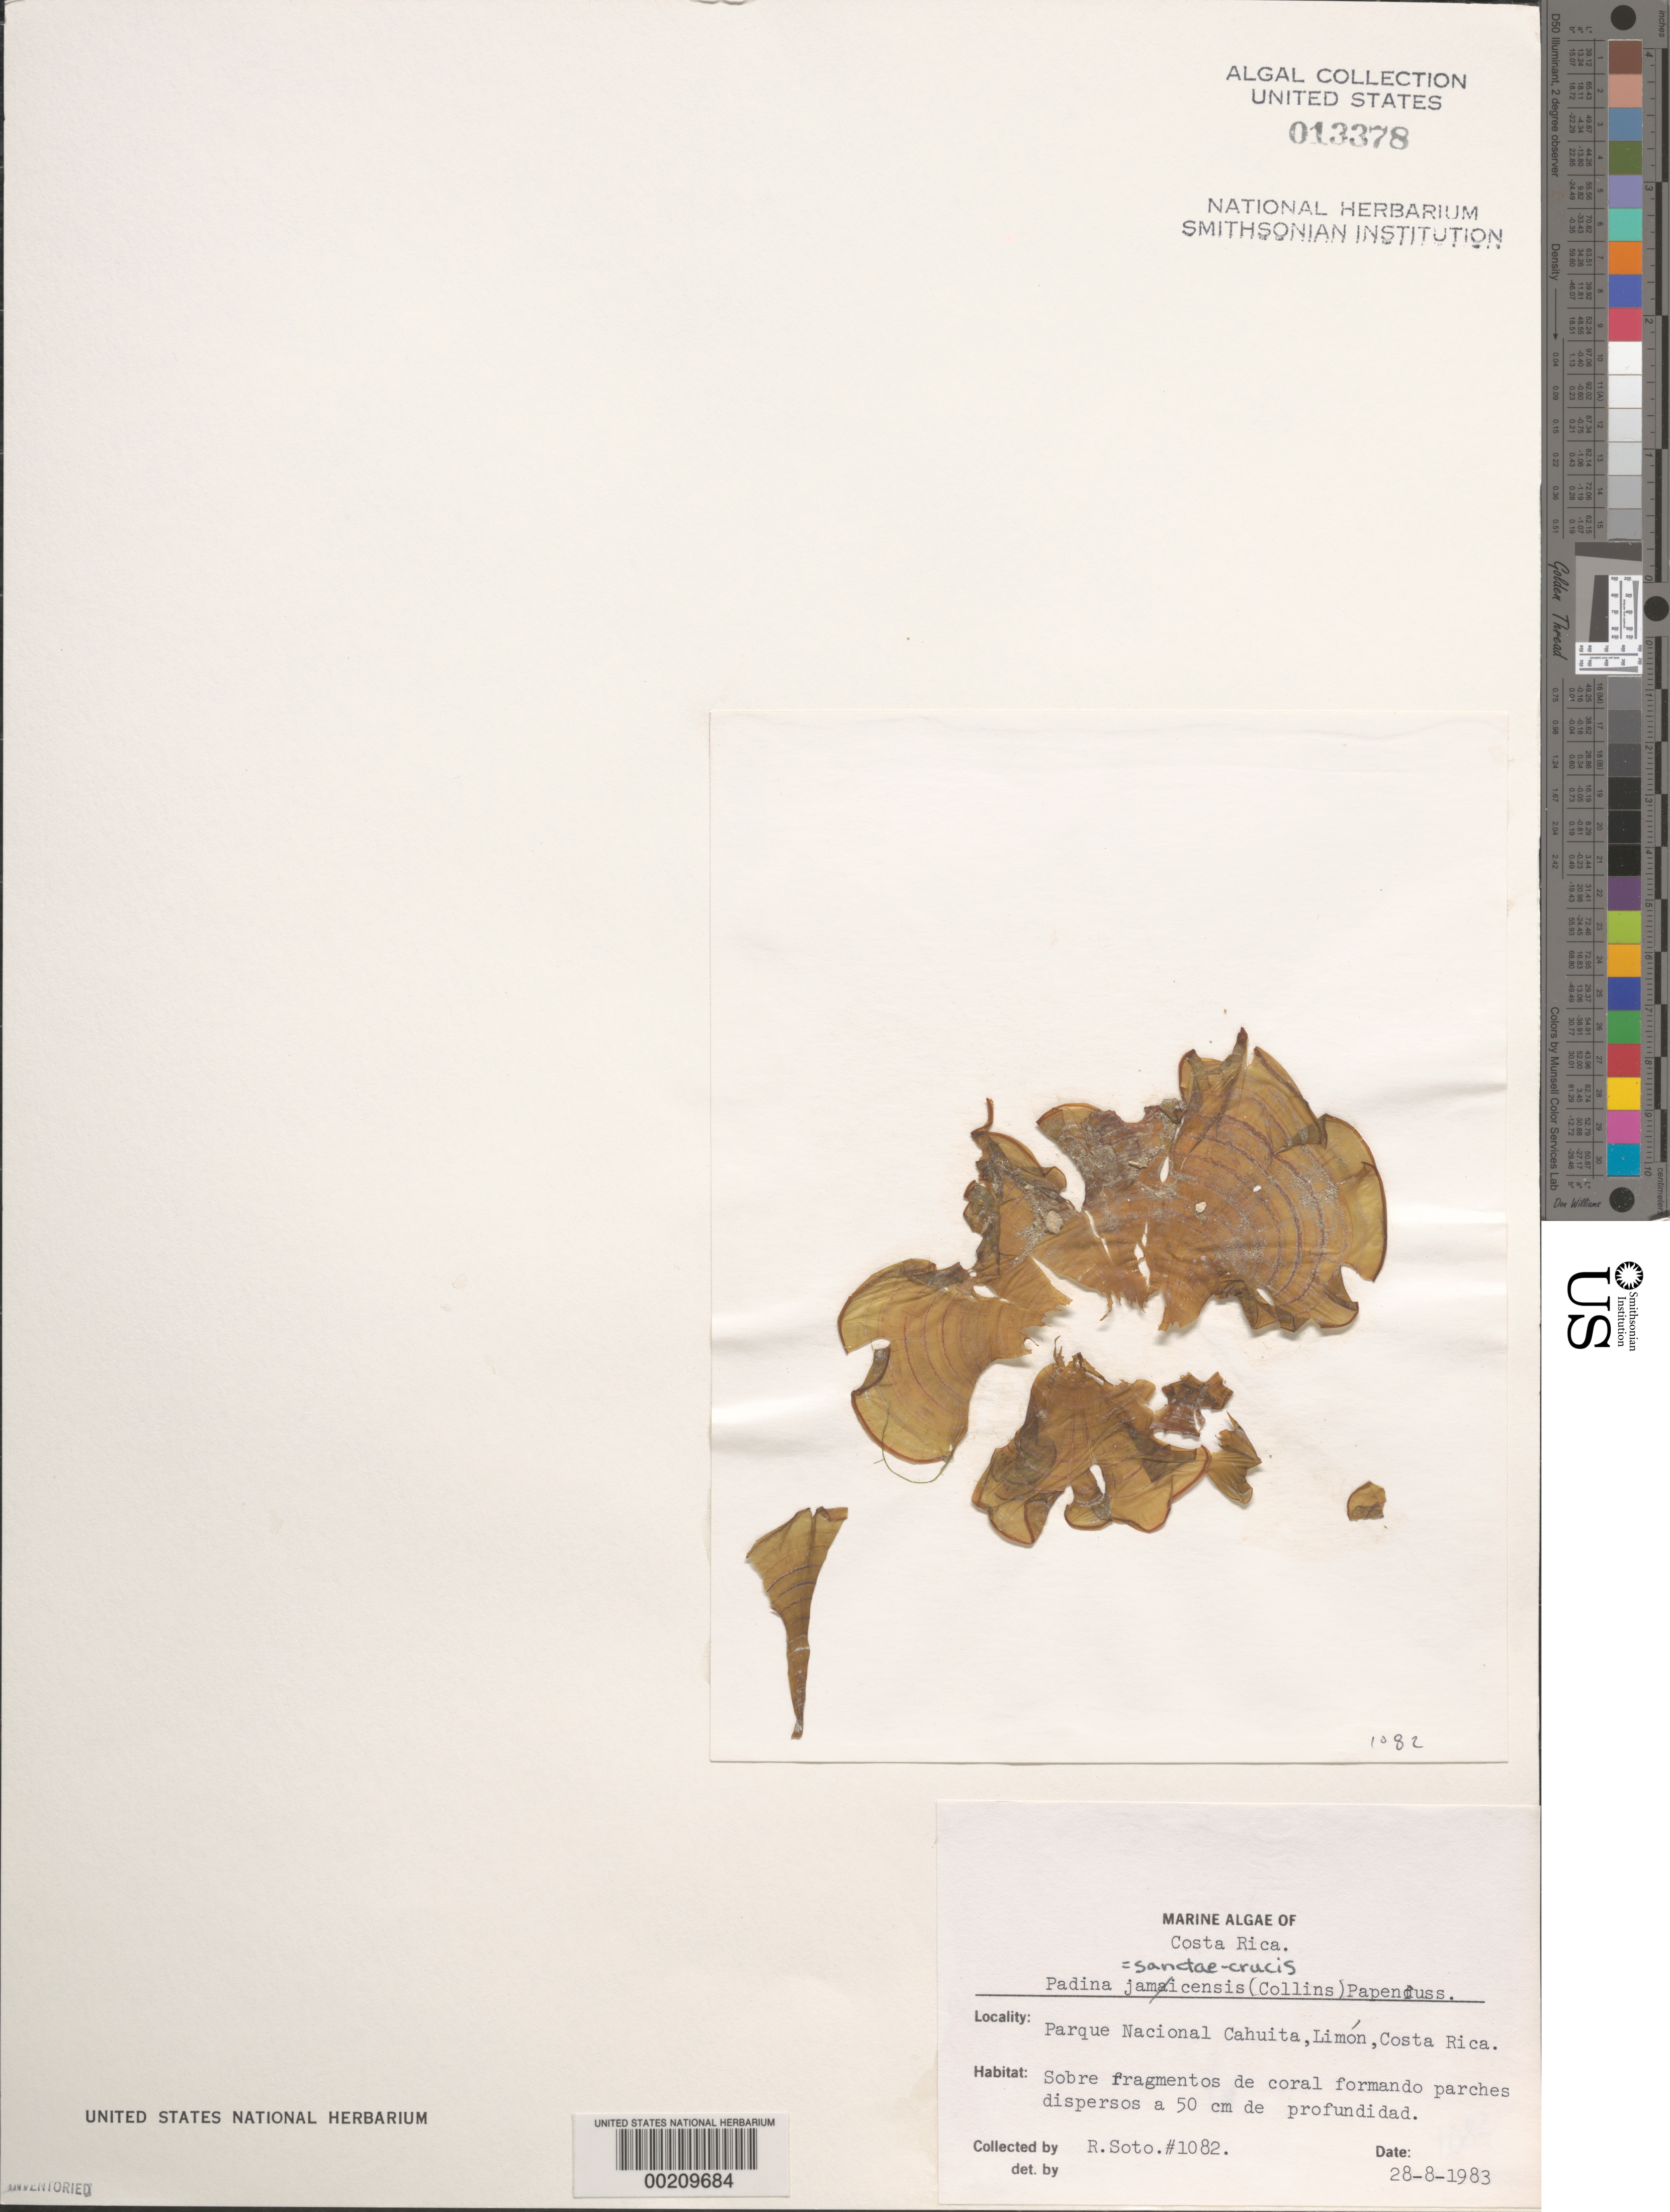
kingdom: Chromista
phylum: Ochrophyta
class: Phaeophyceae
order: Dictyotales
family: Dictyotaceae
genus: Padina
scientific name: Padina sanctae-crucis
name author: Børgesen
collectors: R. Soto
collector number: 1082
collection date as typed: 28 Aug 1983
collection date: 1983-08-28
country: Costa Rica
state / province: Limón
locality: Parque Nacional Cahuita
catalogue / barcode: US 13378